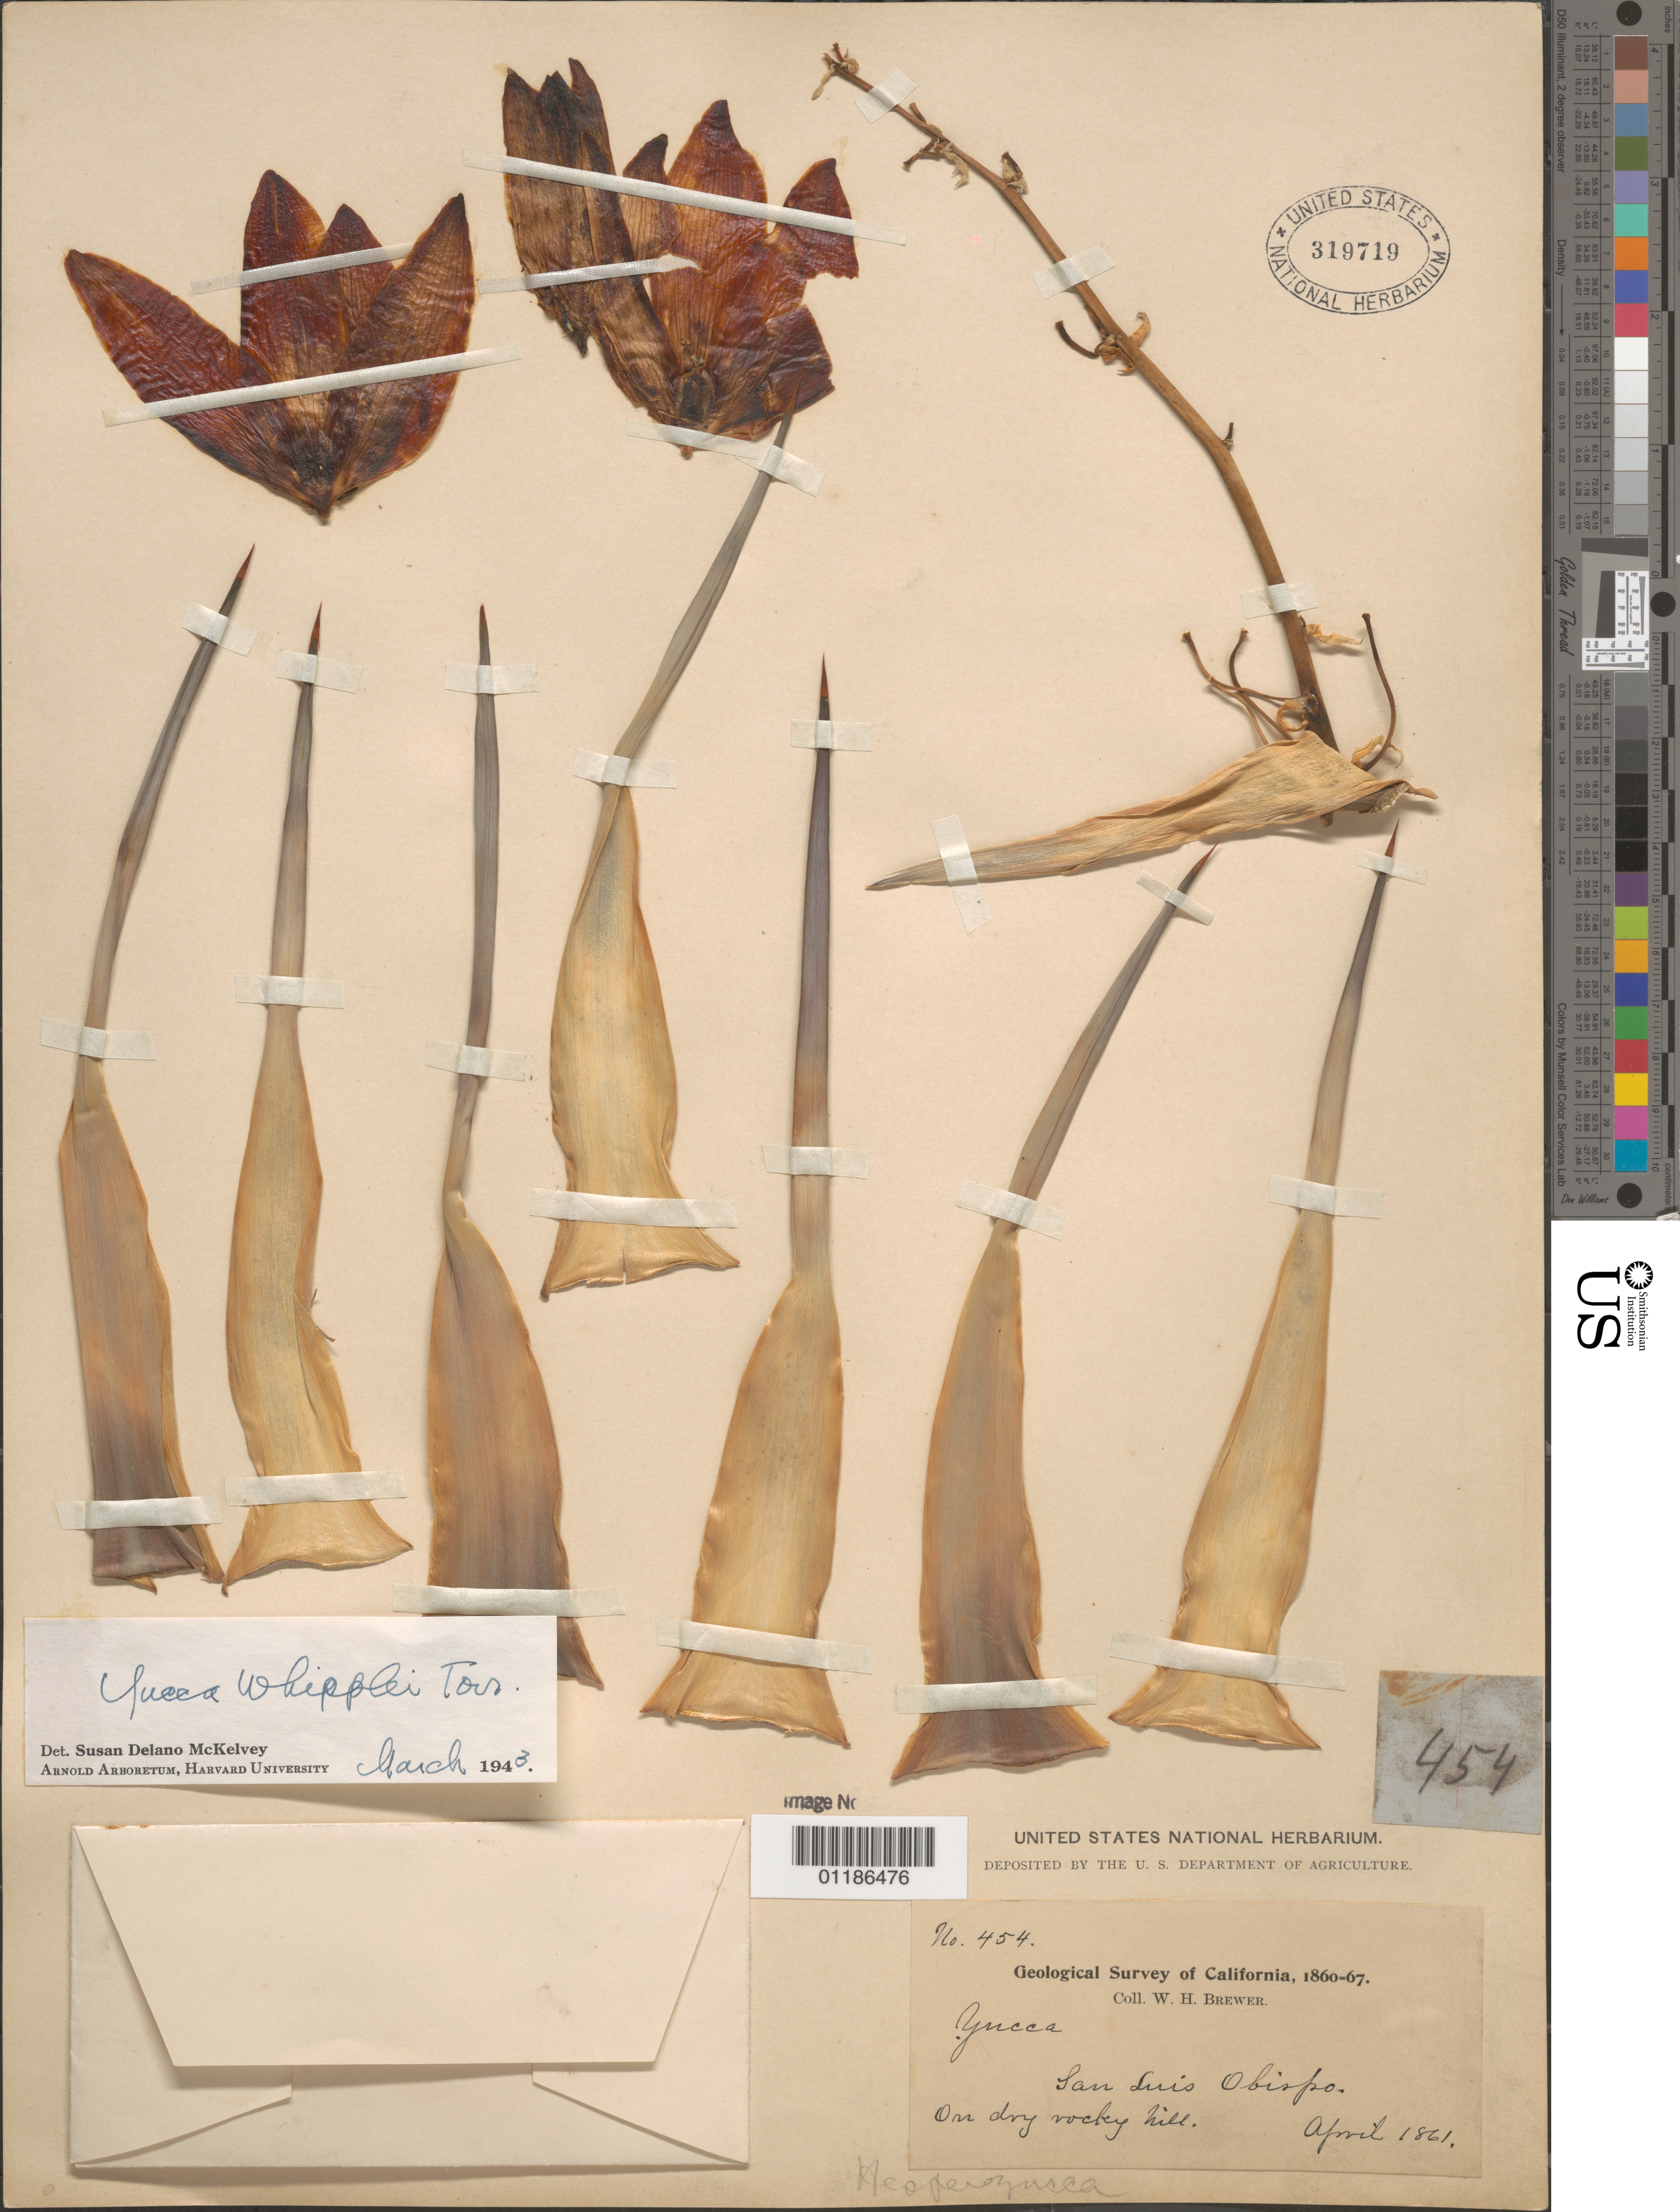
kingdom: Plantae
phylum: Tracheophyta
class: Liliopsida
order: Asparagales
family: Asparagaceae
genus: Yucca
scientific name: Yucca whipplei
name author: Torr.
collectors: W. H. Brewer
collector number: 454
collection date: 1861-04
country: United States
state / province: California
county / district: San Luis Obispo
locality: San Luis Obispo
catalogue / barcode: US 319719